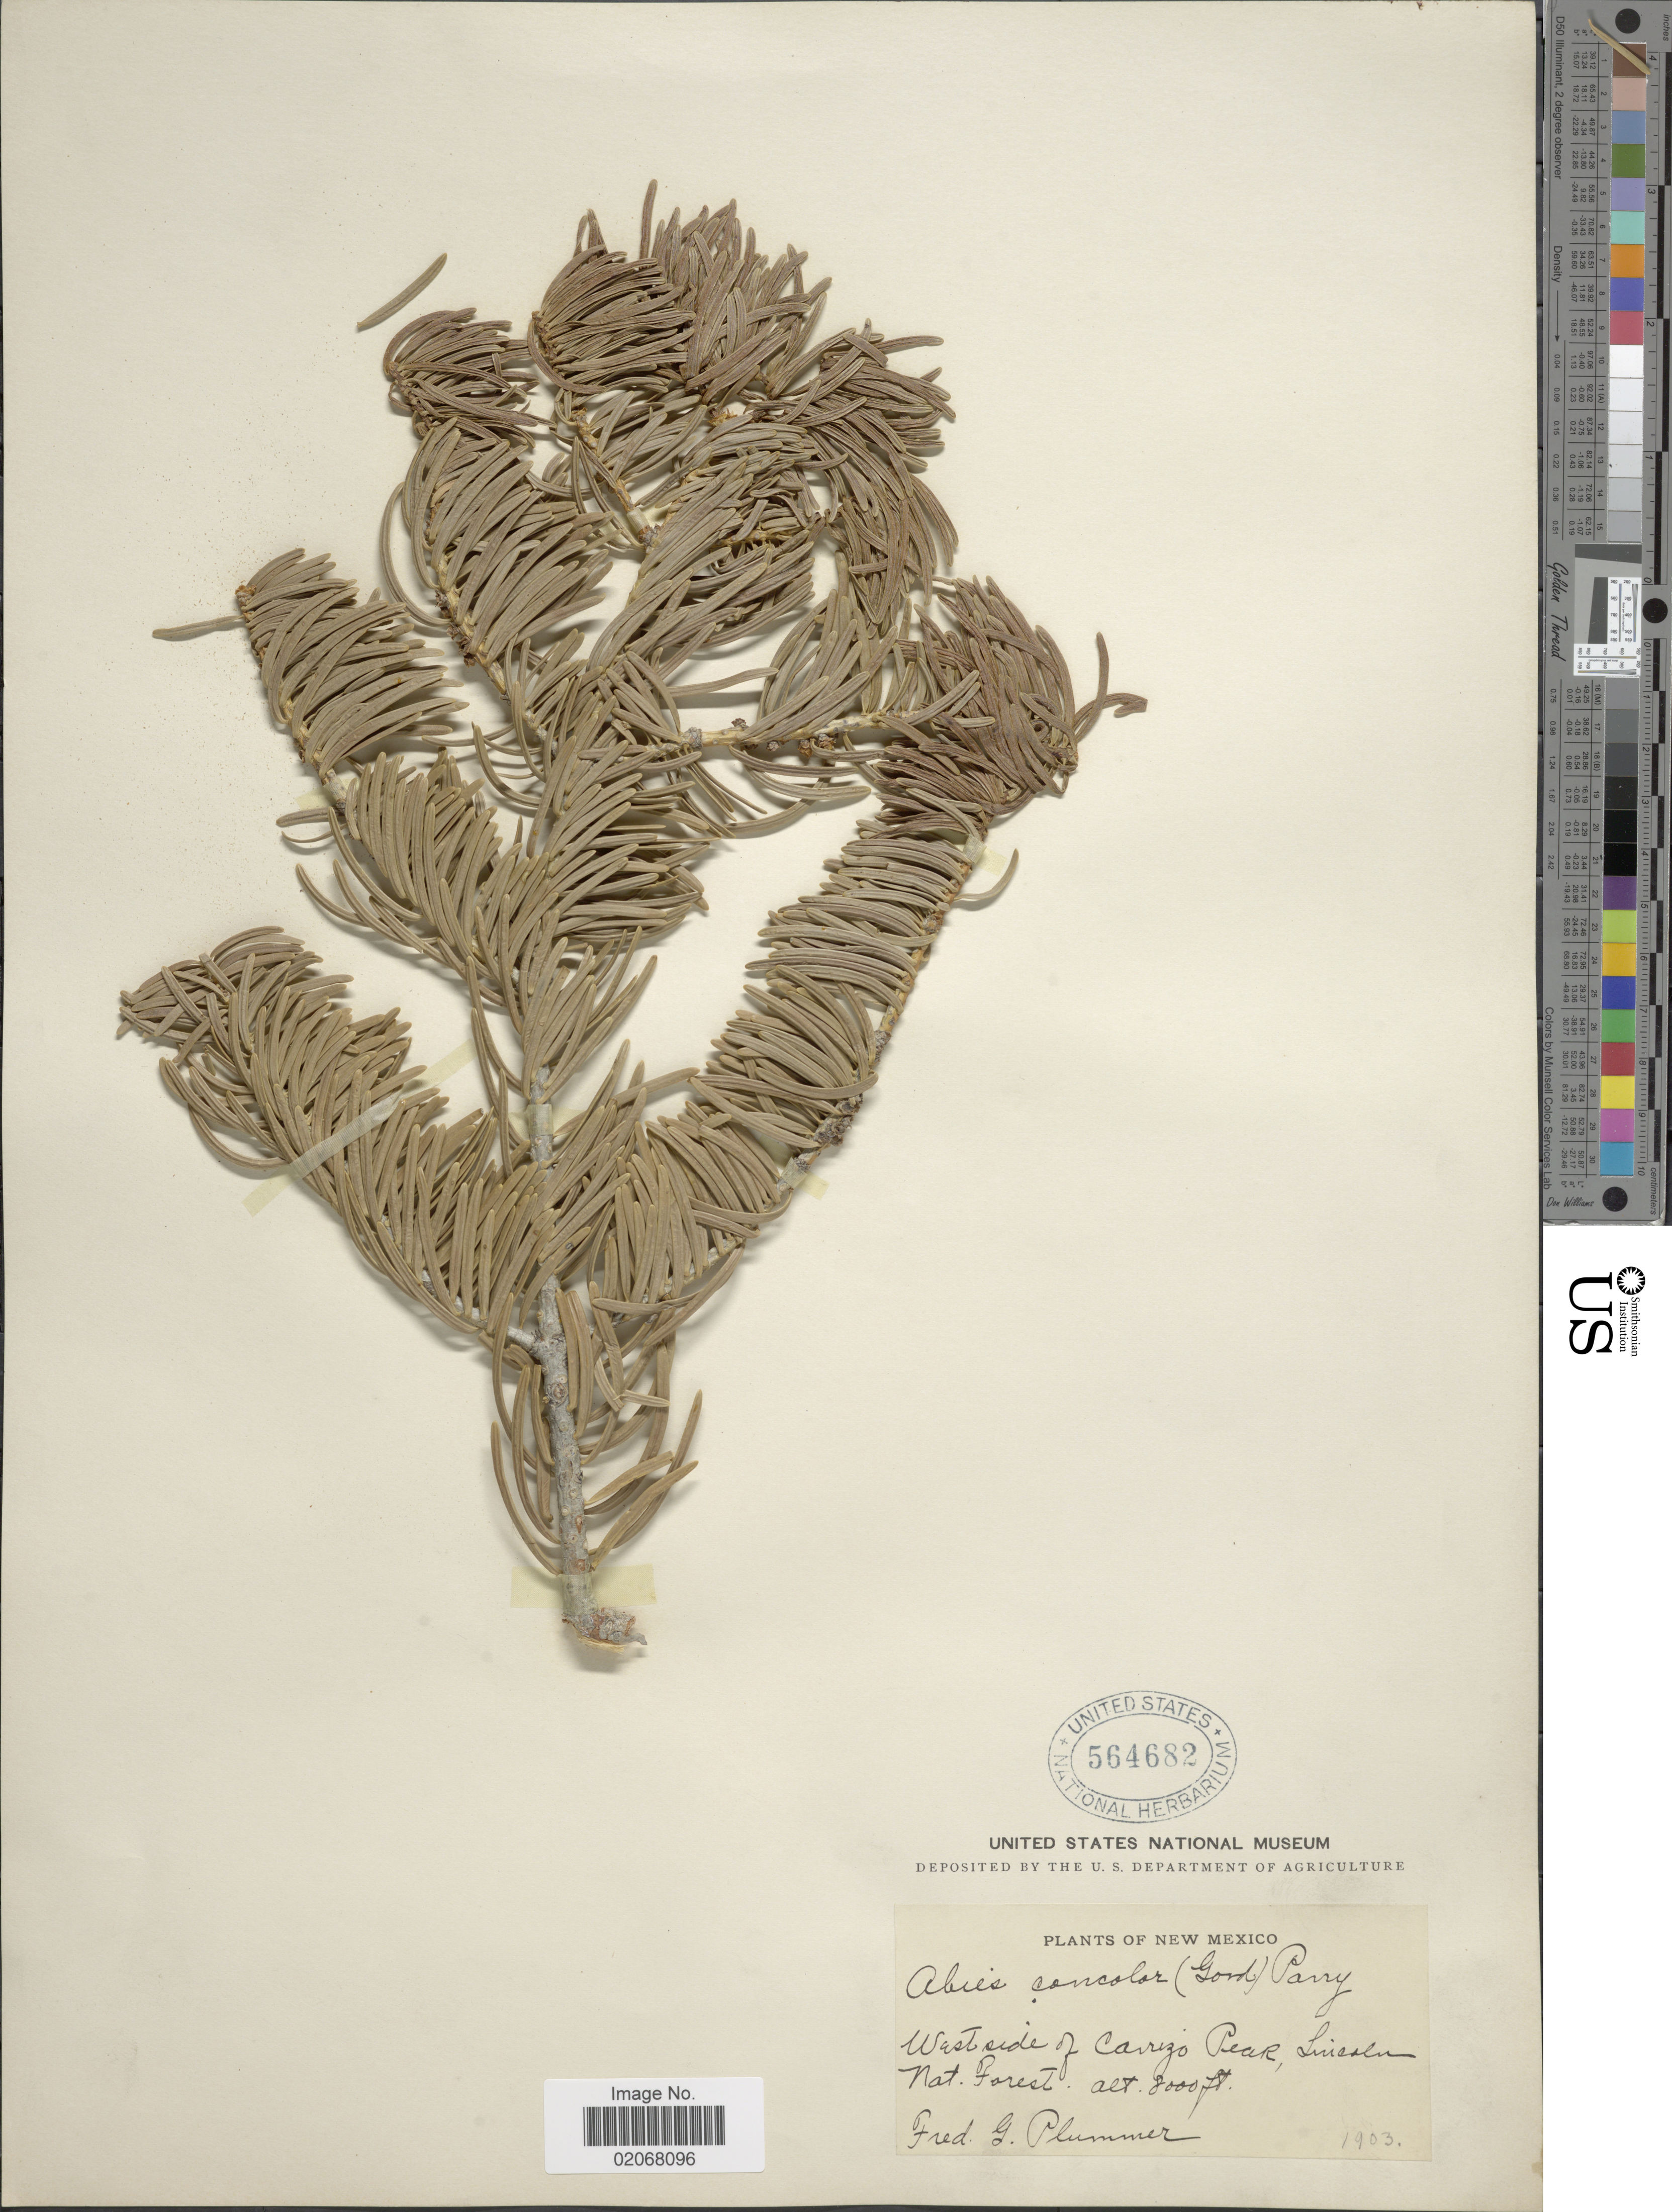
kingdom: Plantae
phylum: Tracheophyta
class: Pinopsida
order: Pinales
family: Pinaceae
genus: Abies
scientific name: Abies concolor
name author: (Gordon & Glend.) Lindl. ex Hildebr.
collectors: F. Plummer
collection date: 1903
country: United States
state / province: New Mexico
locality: West side of Carrizo Peak, Lincoln Nat. Forest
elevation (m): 2438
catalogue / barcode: US 564682